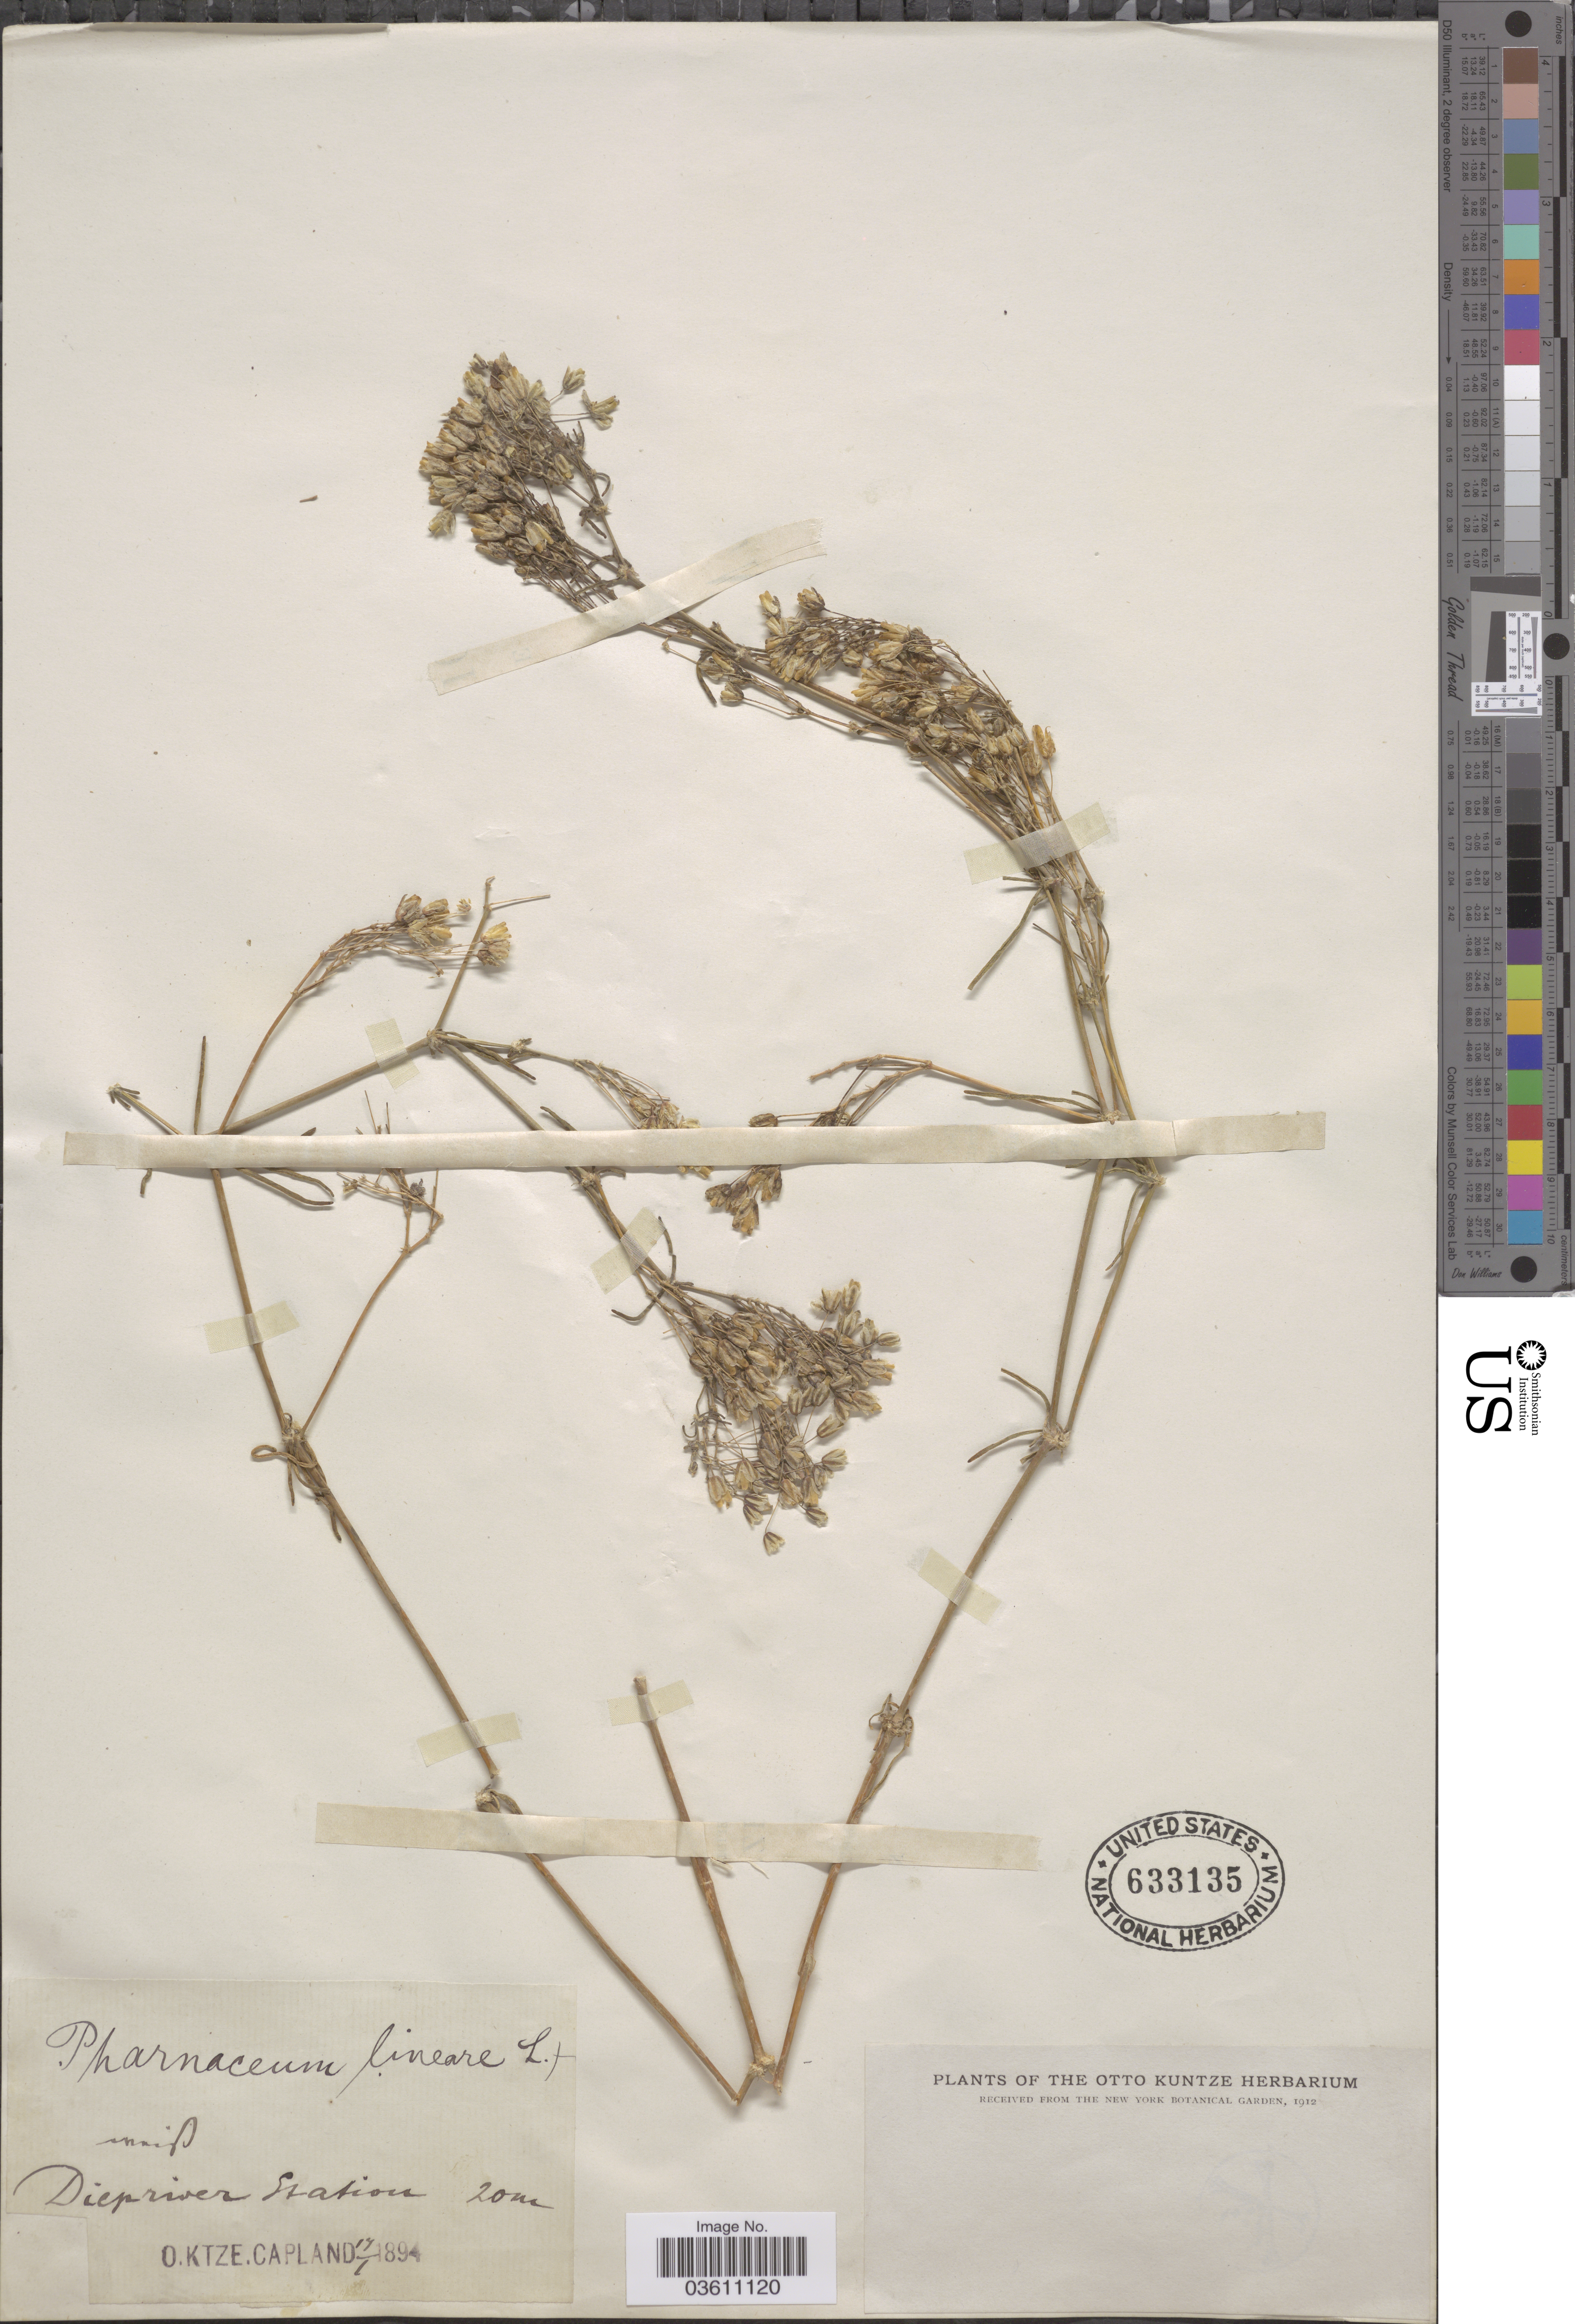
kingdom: Plantae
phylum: Tracheophyta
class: Magnoliopsida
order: Caryophyllales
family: Molluginaceae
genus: Pharnaceum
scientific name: Pharnaceum lineare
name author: L. f.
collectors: C.E.O. Kuntze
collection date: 1894-01-17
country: South Africa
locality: Diepriver Station.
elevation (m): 20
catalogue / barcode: US 633135